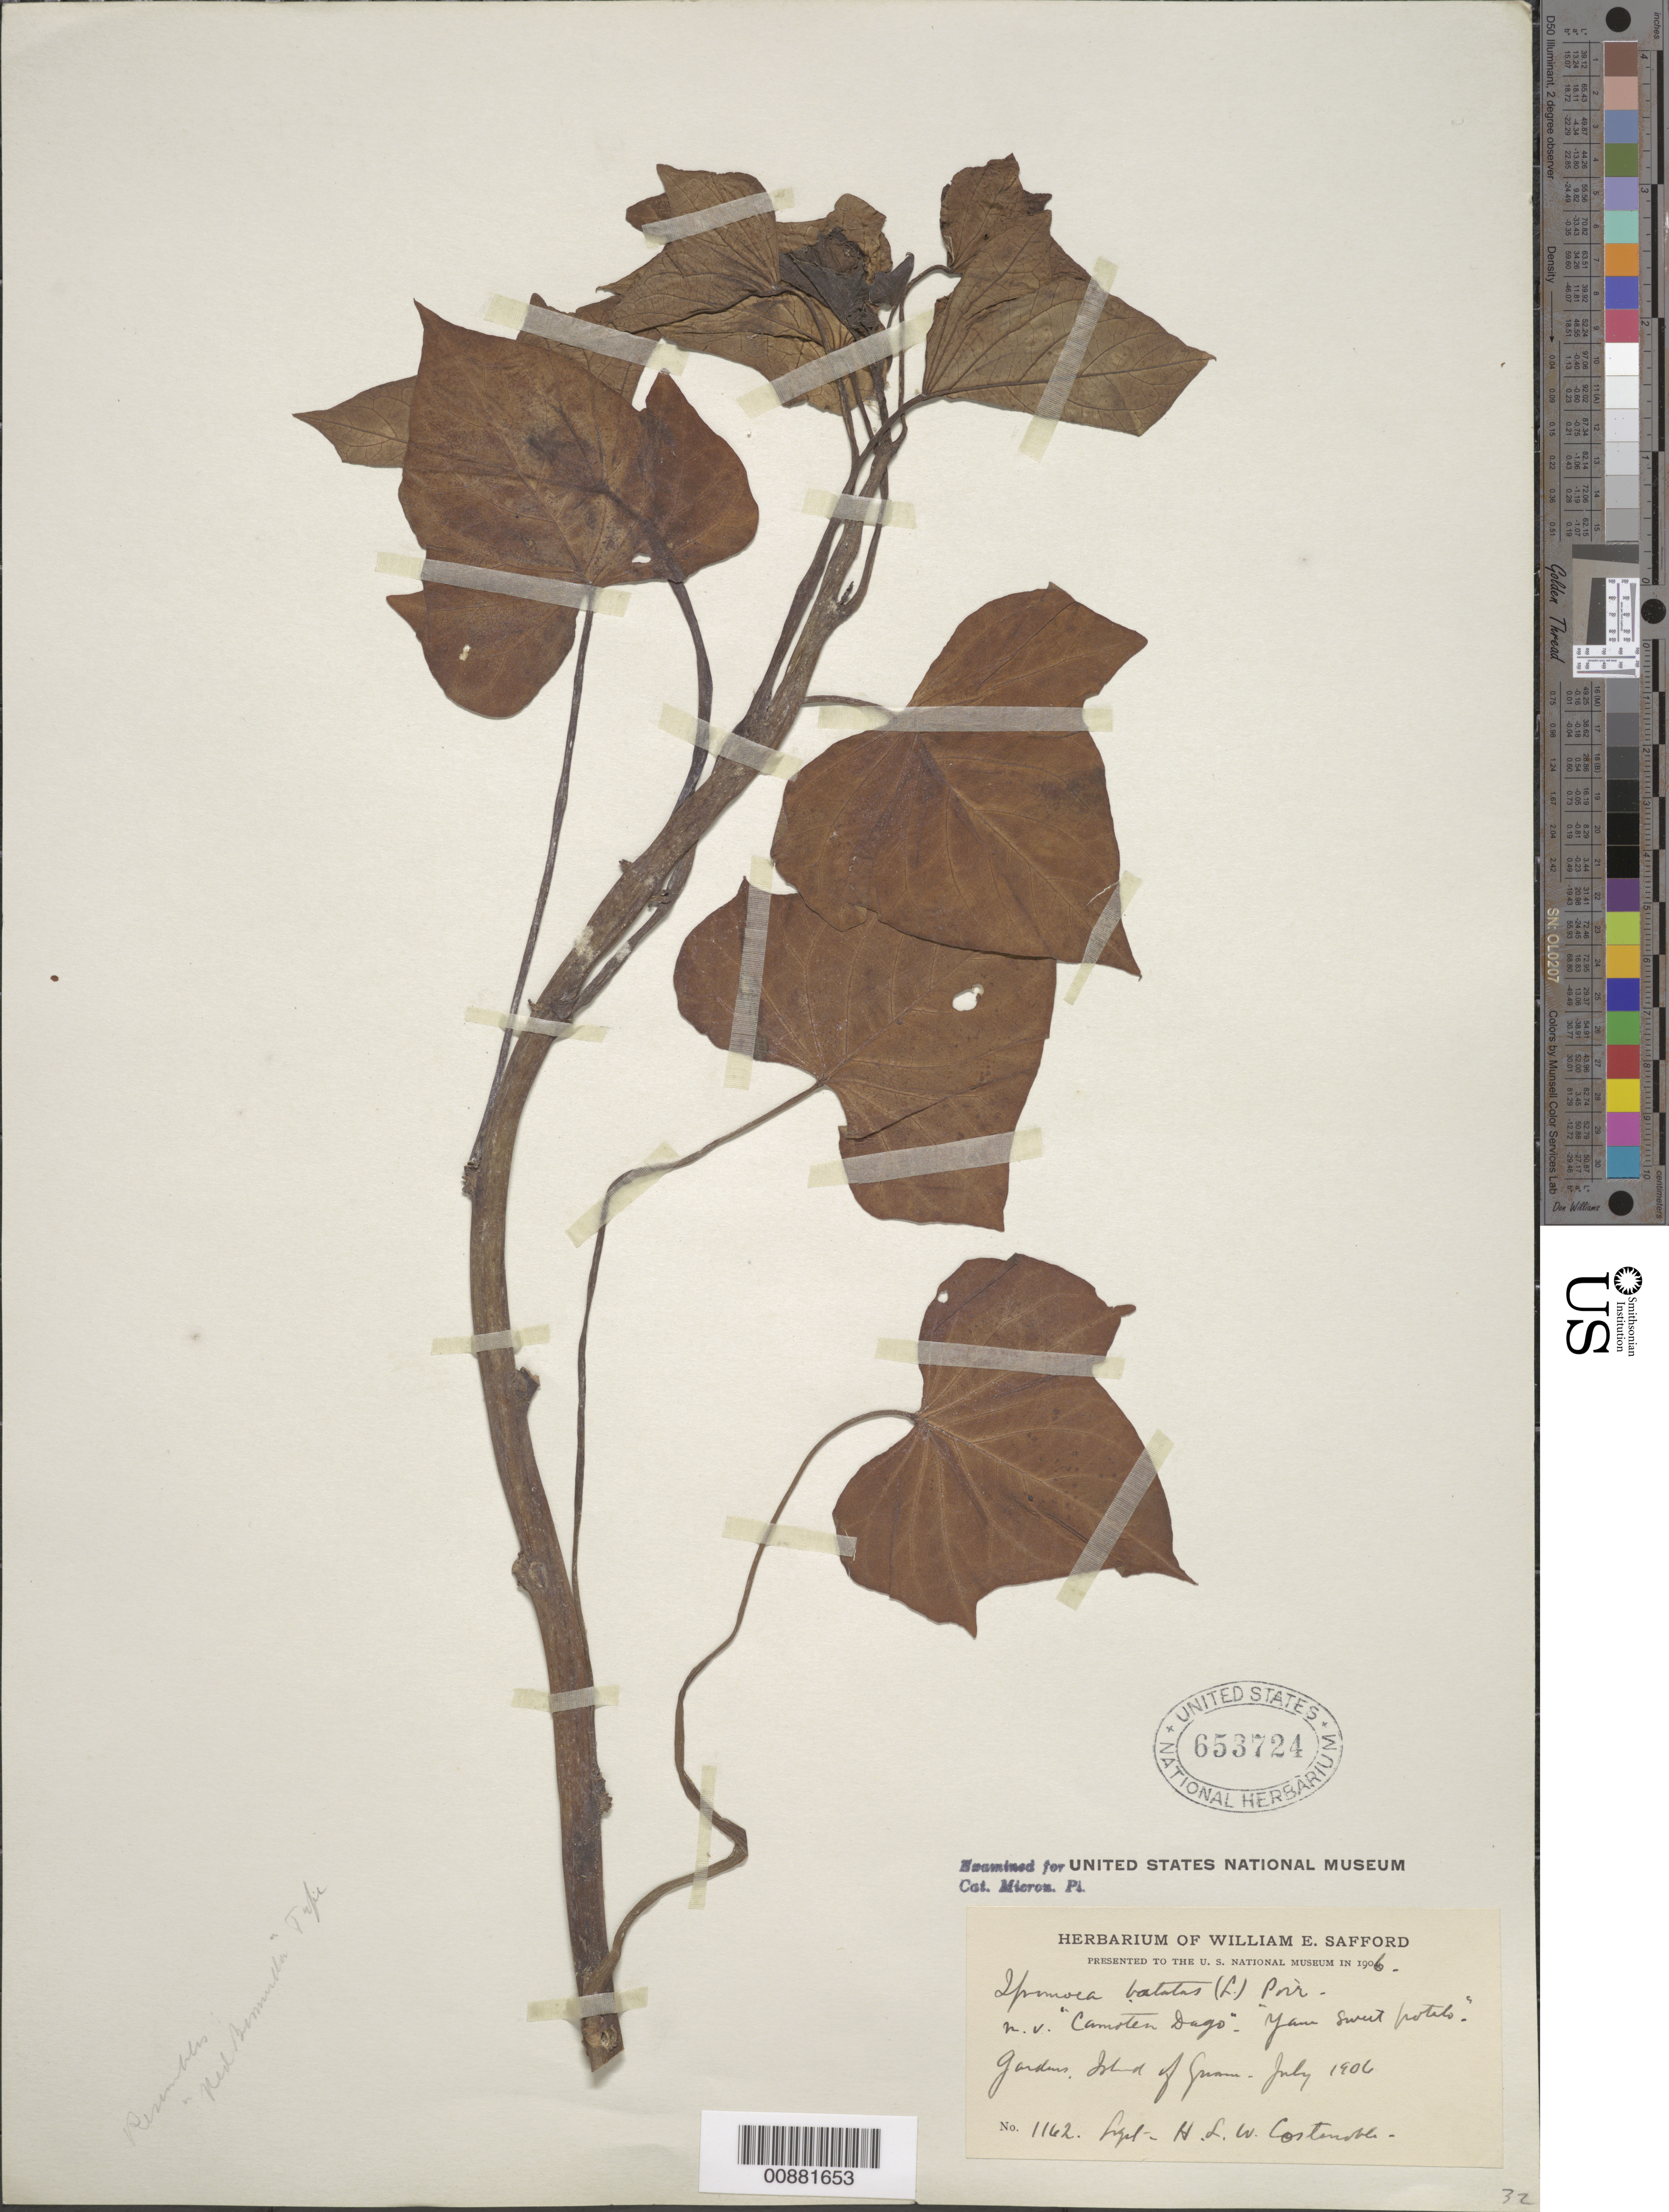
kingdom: Plantae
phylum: Tracheophyta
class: Magnoliopsida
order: Solanales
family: Convolvulaceae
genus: Ipomoea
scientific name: Ipomoea batatas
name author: (L.) Lam.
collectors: H. Costenoble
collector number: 1162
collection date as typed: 01 Jul 1906 to 31 Jul 1906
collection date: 1906-07-01/1906-07-31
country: Guam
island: Guam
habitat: In gardens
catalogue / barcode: US 653724